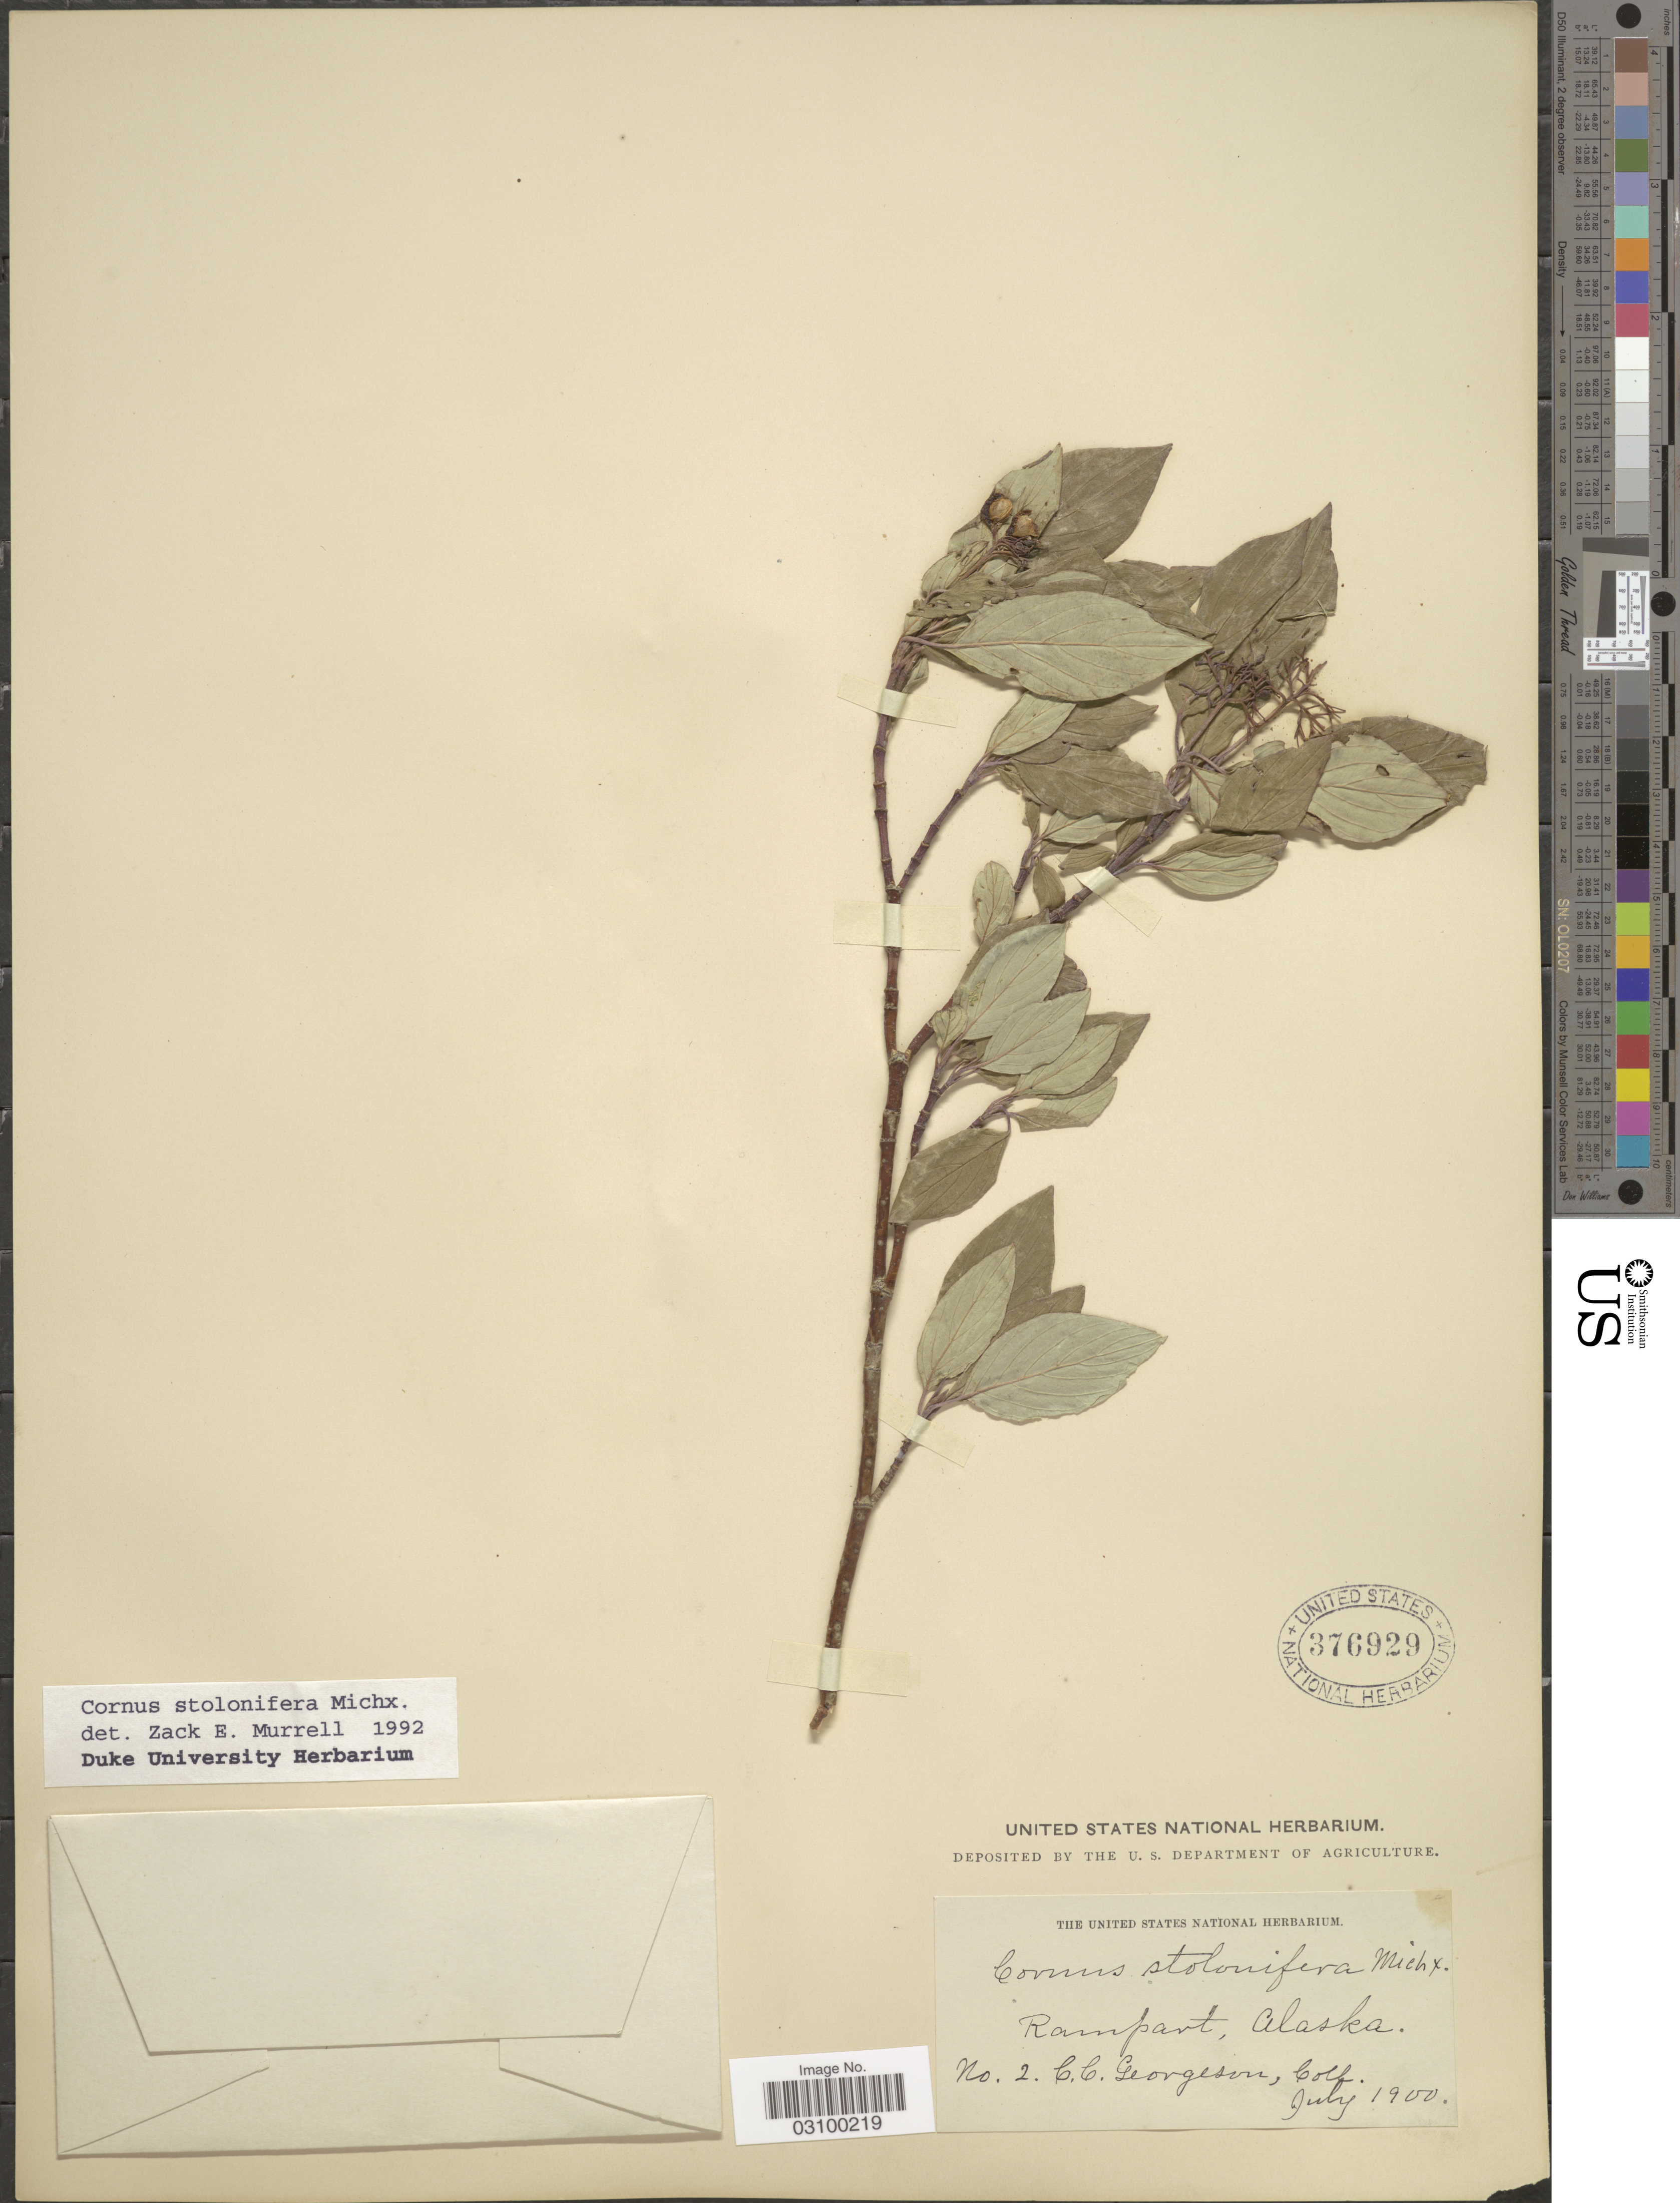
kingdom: Plantae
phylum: Tracheophyta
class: Magnoliopsida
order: Cornales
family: Cornaceae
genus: Cornus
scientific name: Cornus sericea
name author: L.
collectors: C. Georgeson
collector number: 2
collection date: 1900-07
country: United States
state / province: Alaska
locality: Rampart.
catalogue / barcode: US 376929